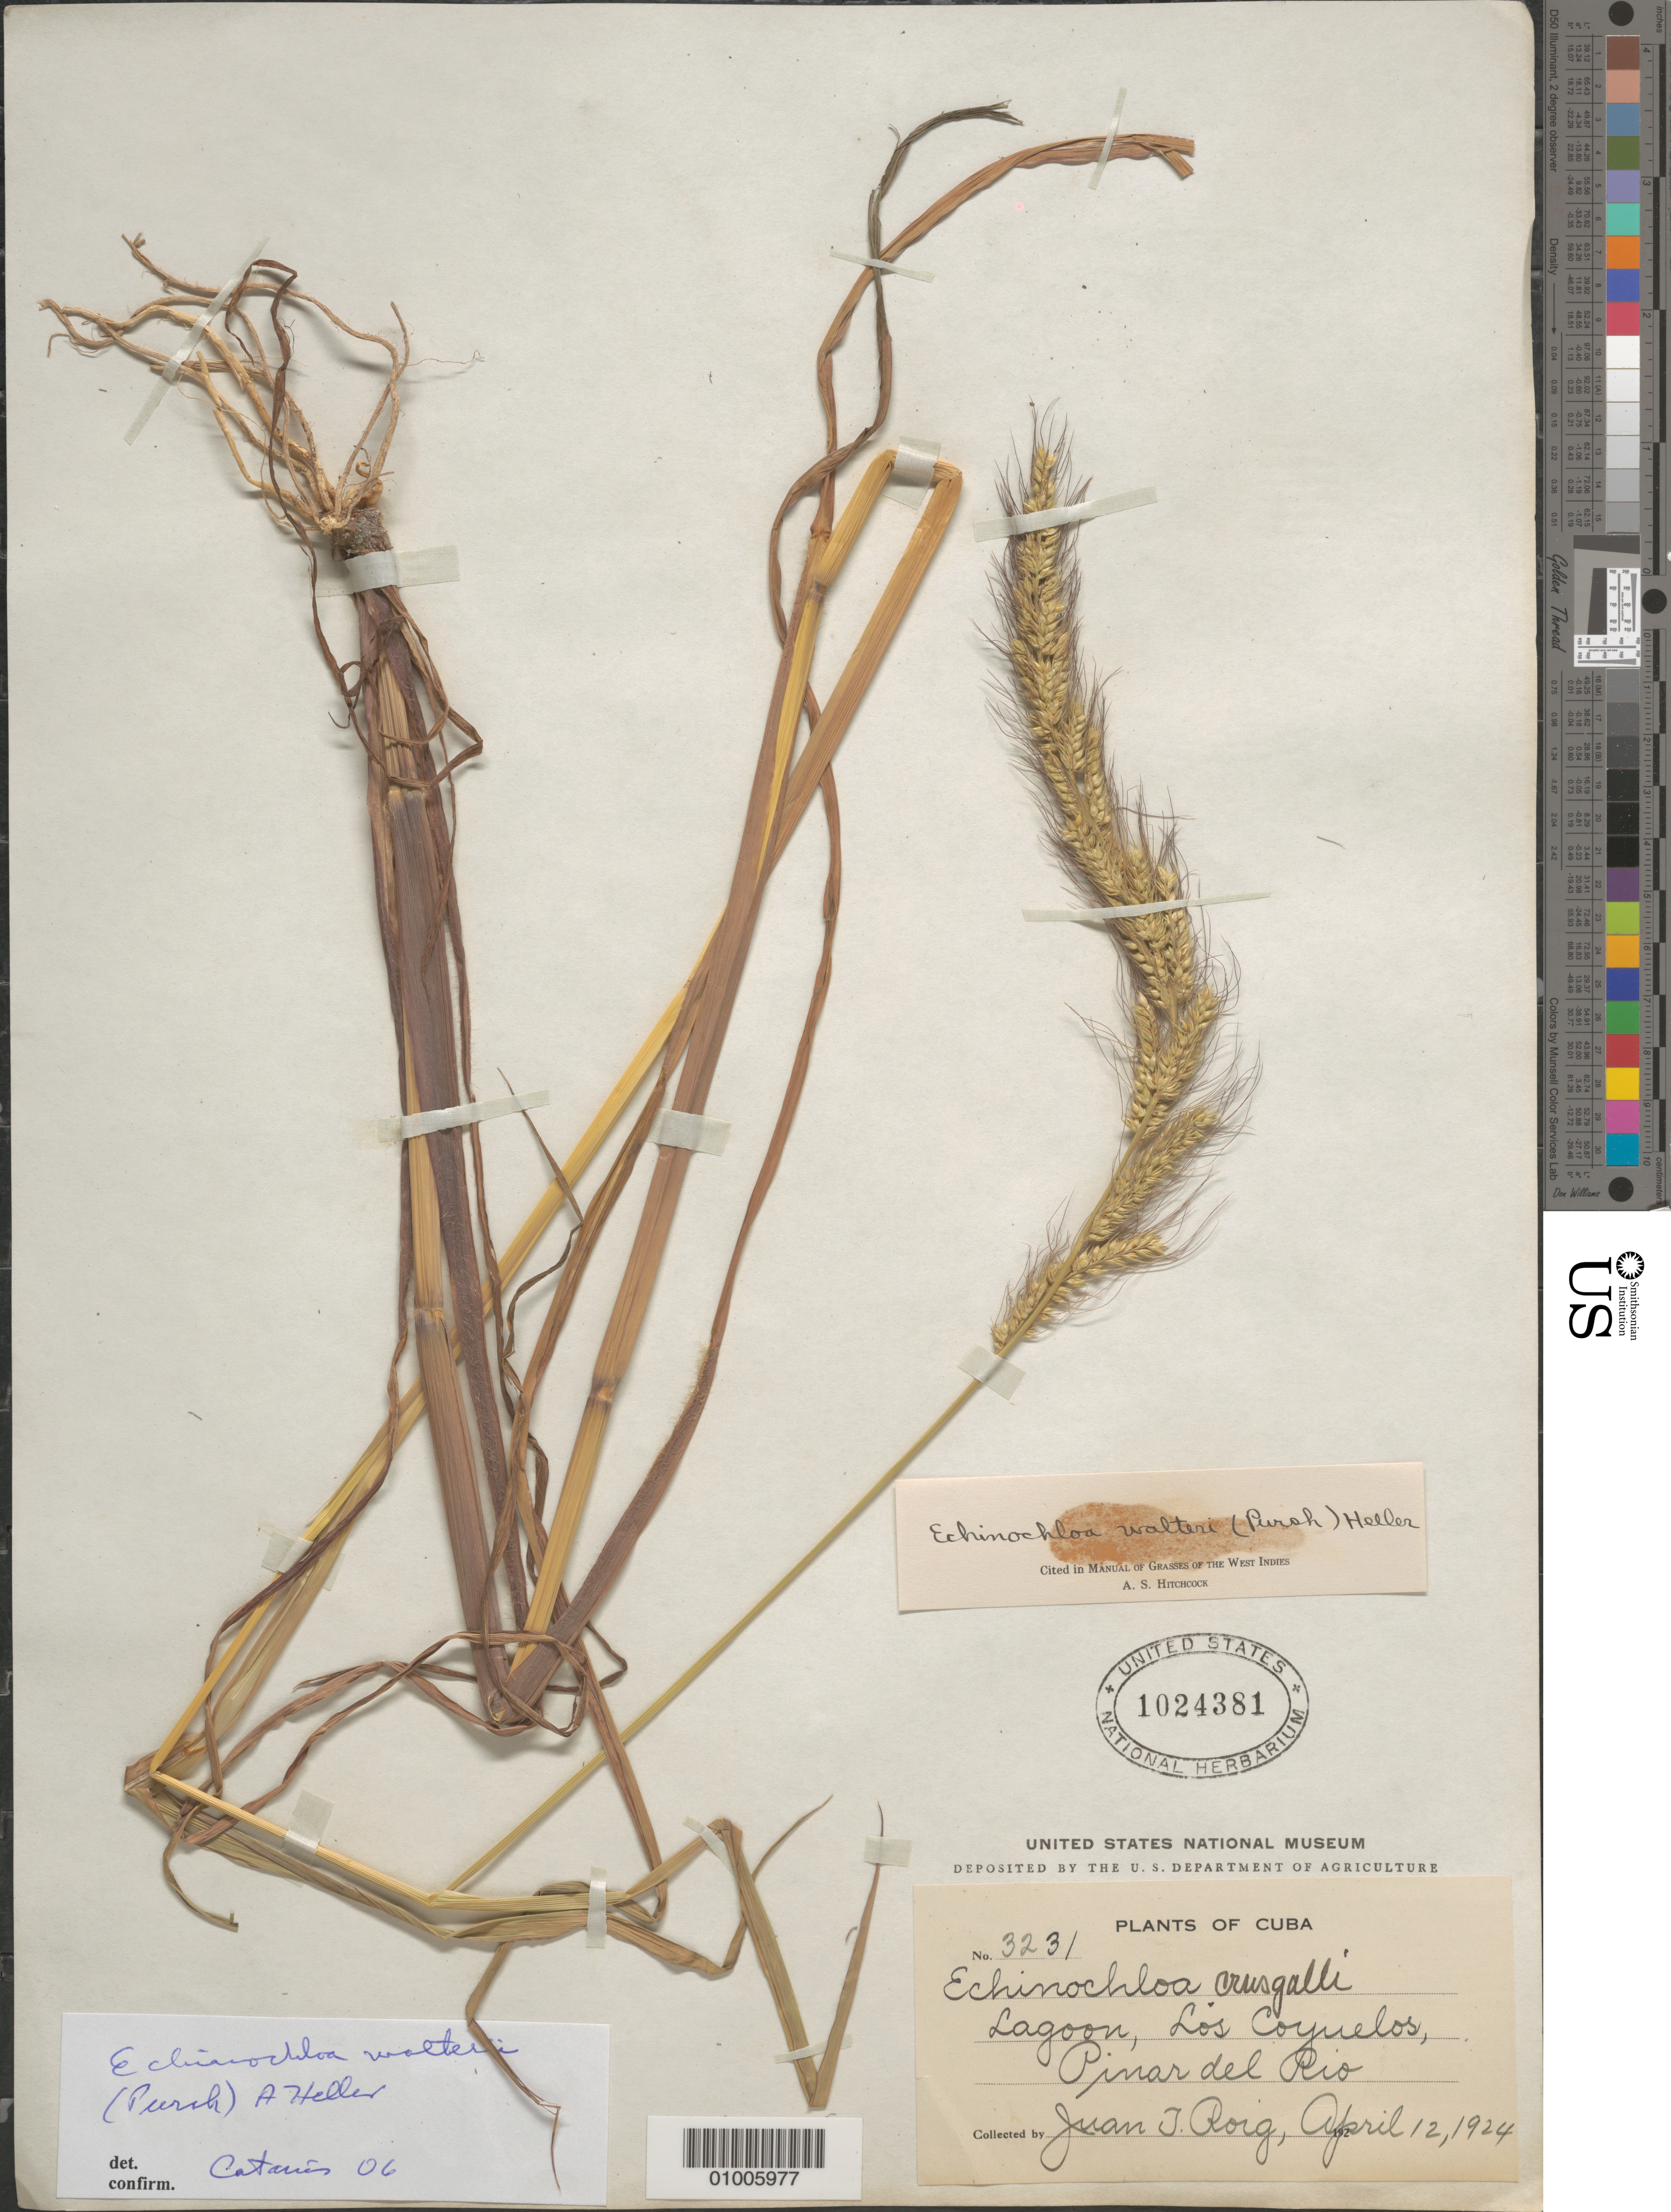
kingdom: Plantae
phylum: Tracheophyta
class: Liliopsida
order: Poales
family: Poaceae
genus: Echinochloa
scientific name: Echinochloa walteri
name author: (Pursh) A. Heller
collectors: J. Roig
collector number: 3231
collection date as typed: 12 Apr 1924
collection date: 1924-04-12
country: Cuba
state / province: Pinar del Rio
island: Cuba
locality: Pinar del Rio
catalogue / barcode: US 1024381